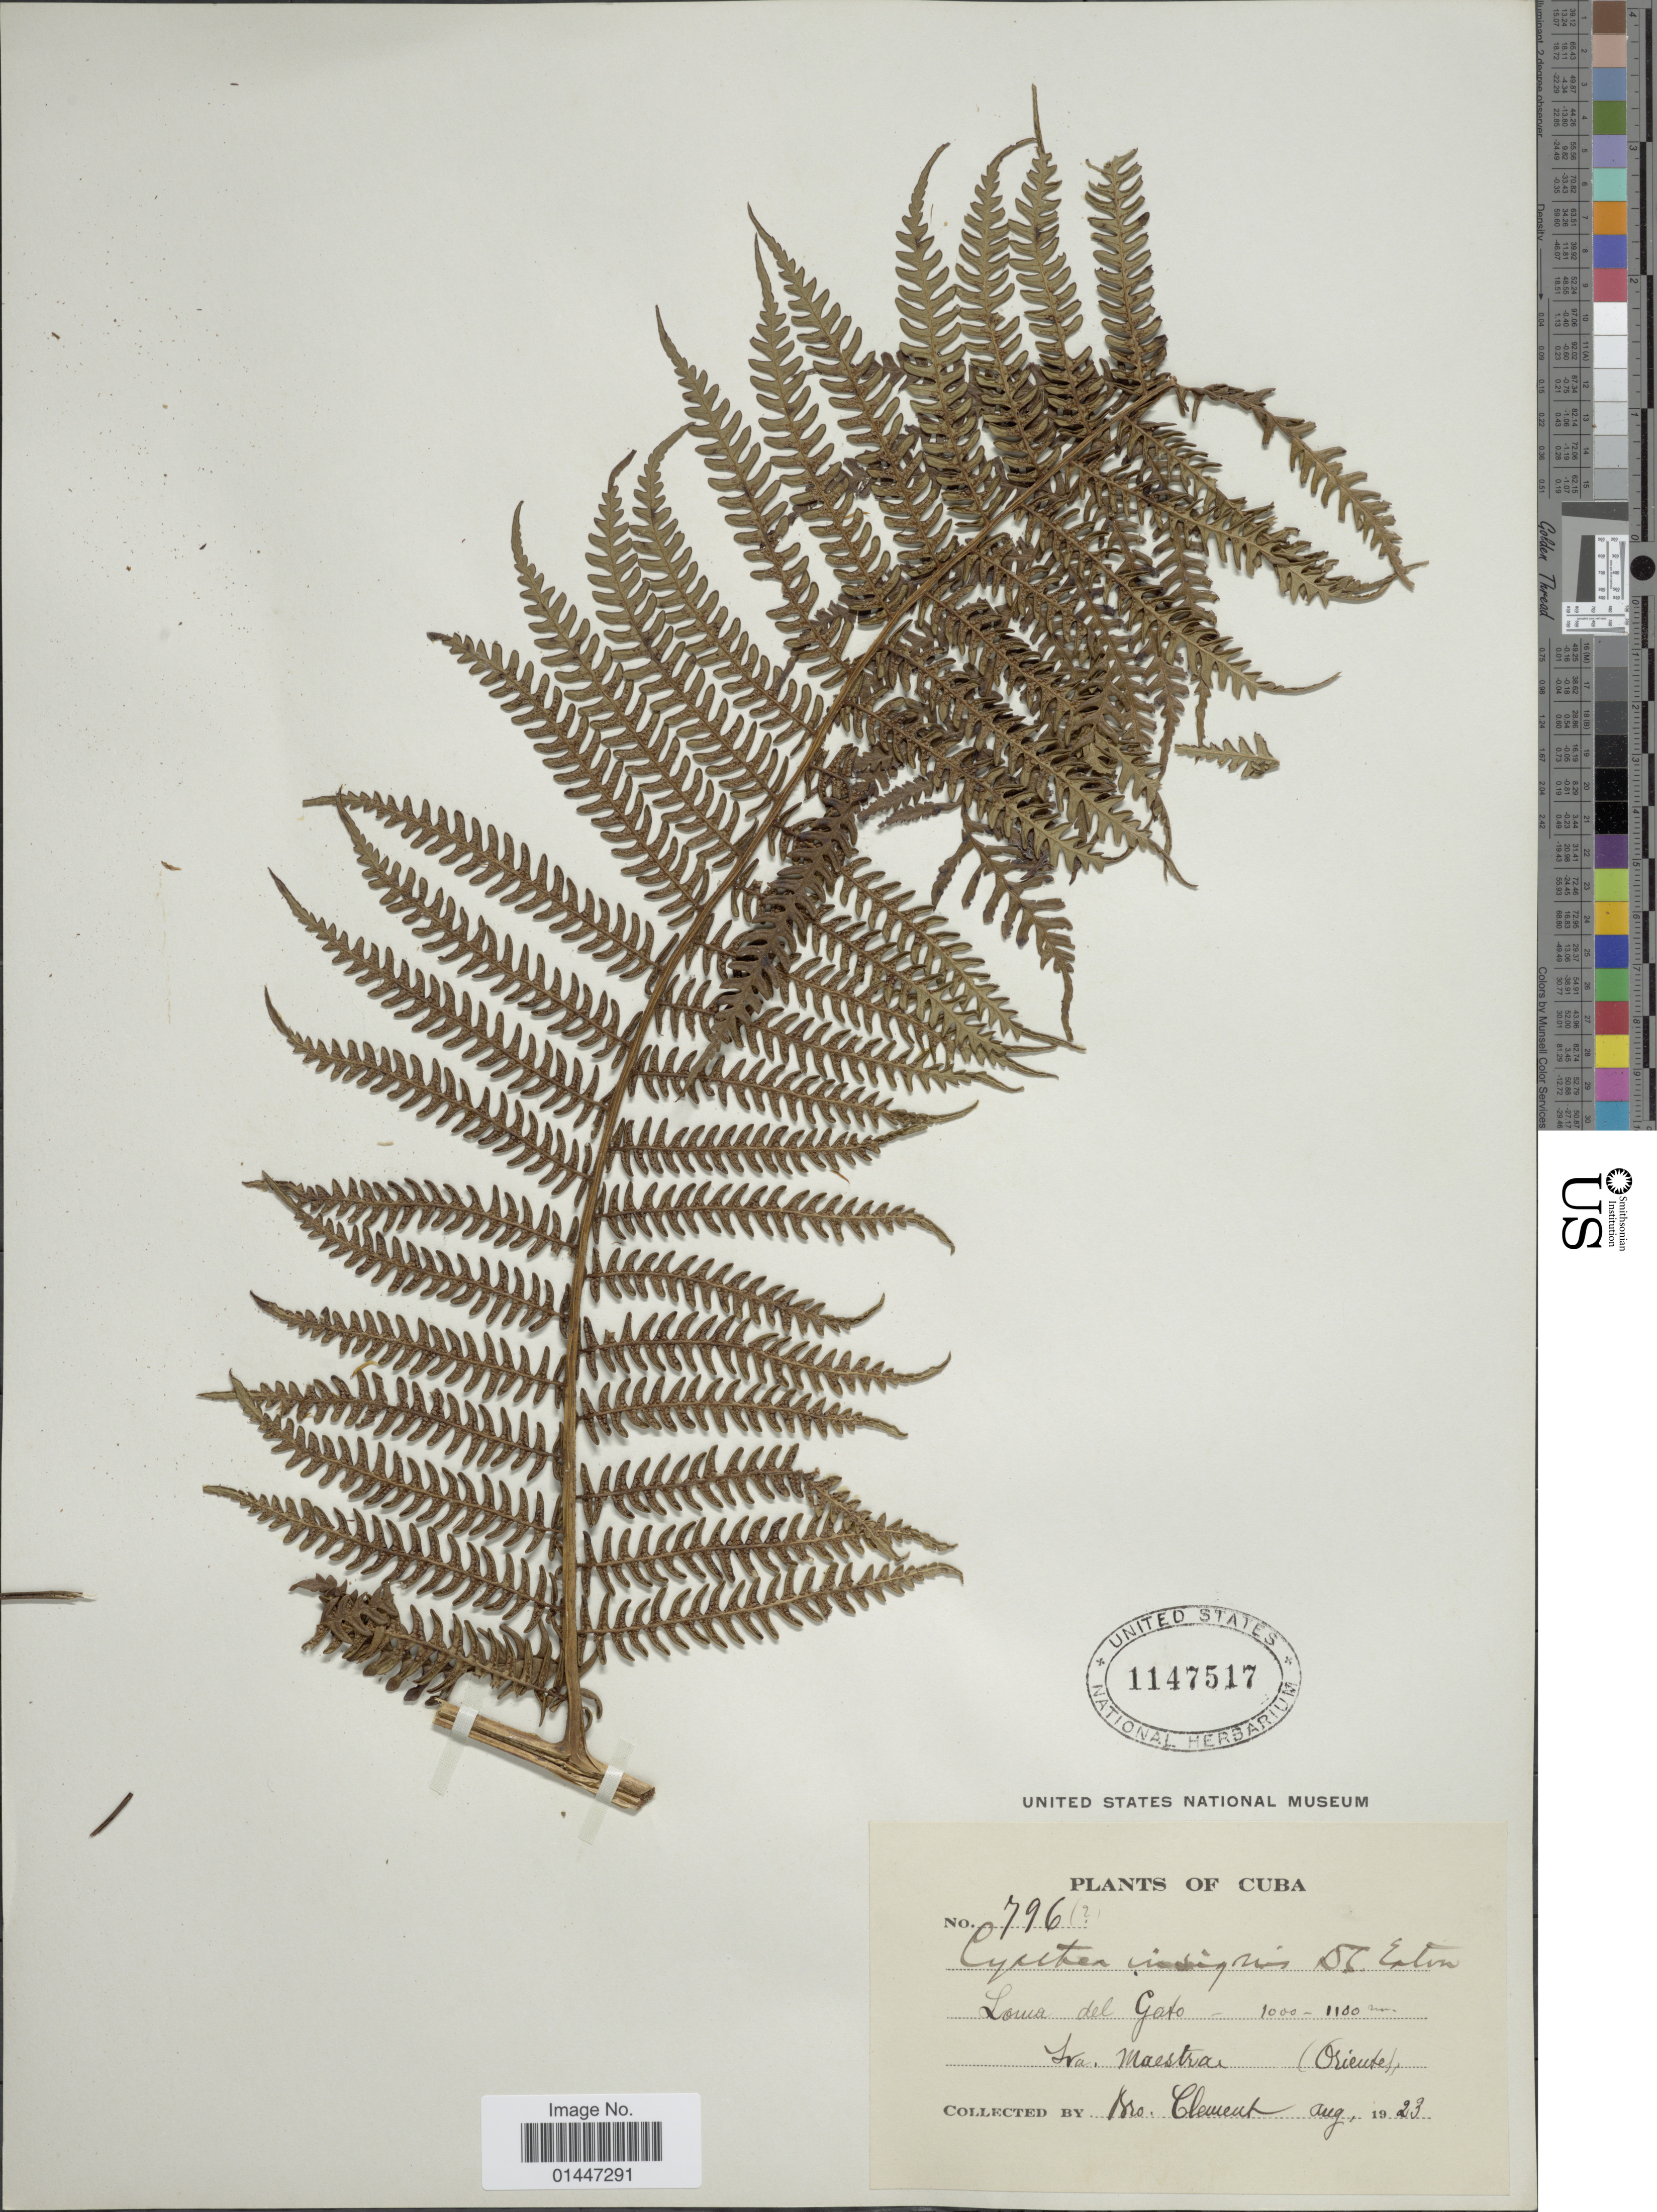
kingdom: Plantae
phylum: Tracheophyta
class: Polypodiopsida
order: Cyatheales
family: Cyatheaceae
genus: Sphaeropteris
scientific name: Sphaeropteris insignis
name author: (Eaton) R.M. Tryon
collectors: B. Clement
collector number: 796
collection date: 1923-08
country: Cuba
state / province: Oriente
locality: Loma del Gato, Ira Maestro ( Oriente)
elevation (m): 1000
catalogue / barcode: US 1147517